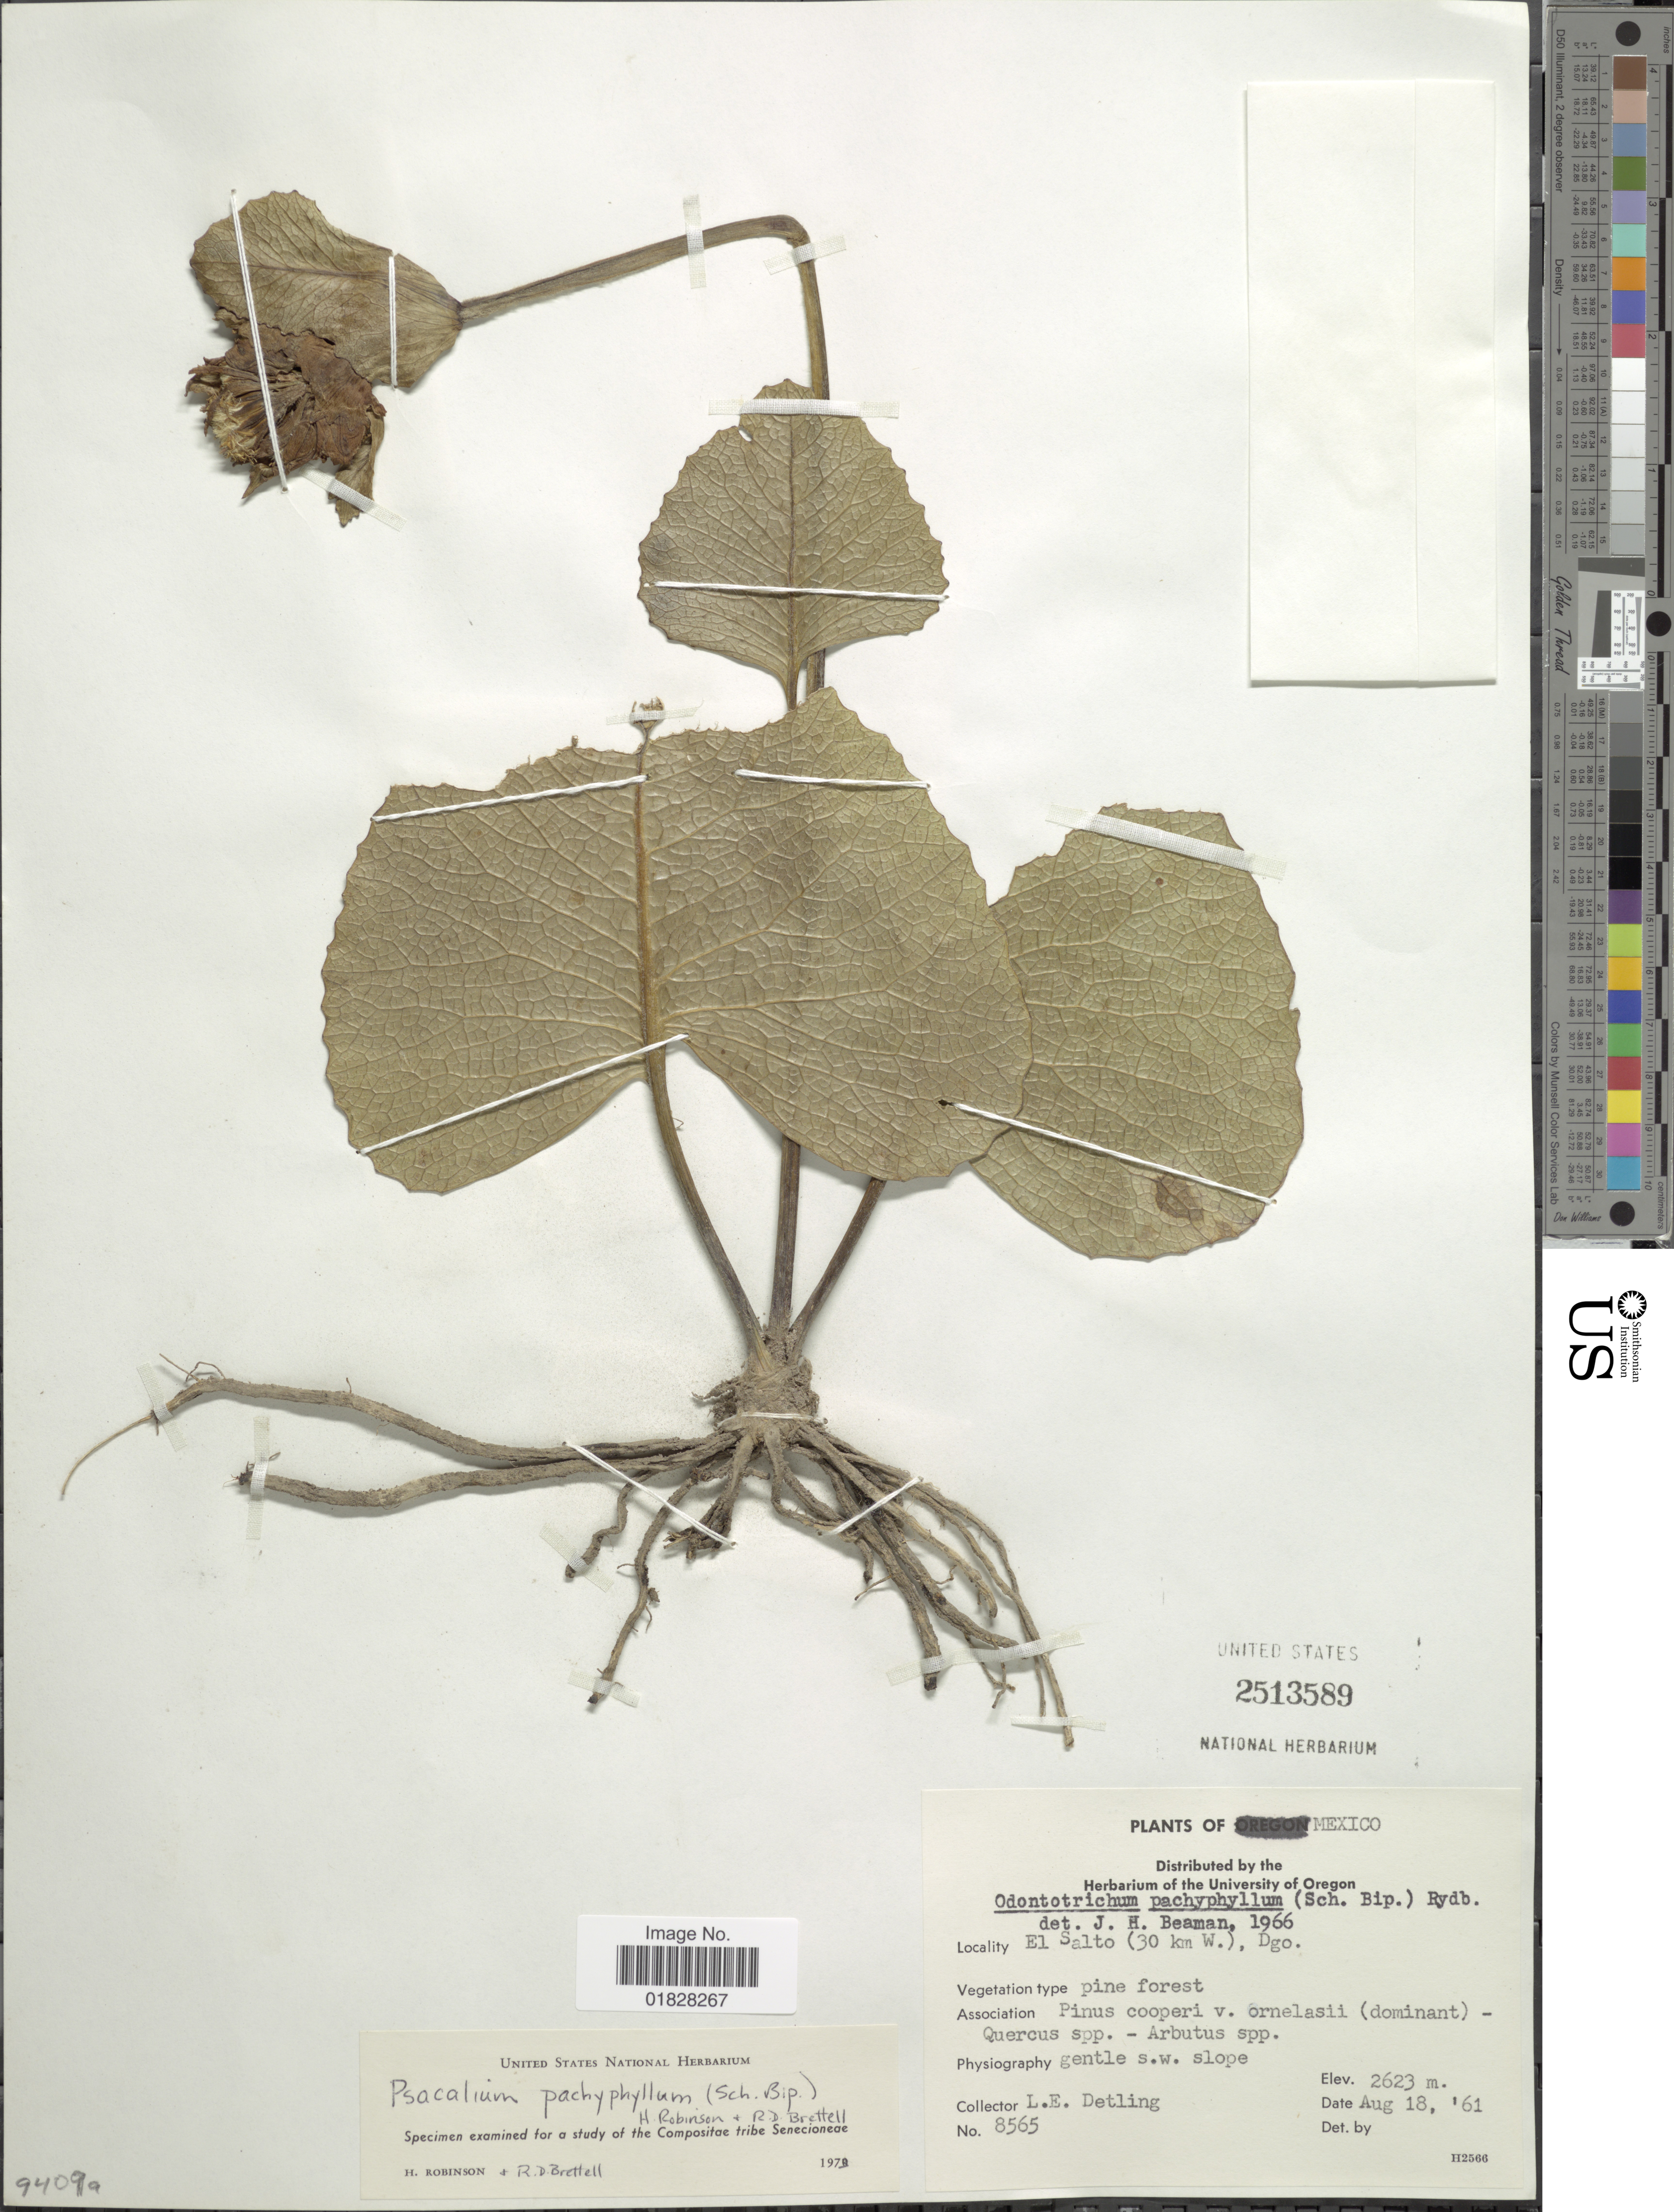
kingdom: Plantae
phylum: Tracheophyta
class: Magnoliopsida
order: Asterales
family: Asteraceae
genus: Psacalium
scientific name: Psacalium pachyphyllum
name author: (Sch. Bip.) H. Rob. & Brettell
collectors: L. E. Detling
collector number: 8565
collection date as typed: Transcribed d/m/y: 18/8/61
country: Mexico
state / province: Durango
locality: El Salto (30 km W.), Dgo.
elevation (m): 2623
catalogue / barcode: US 2513589